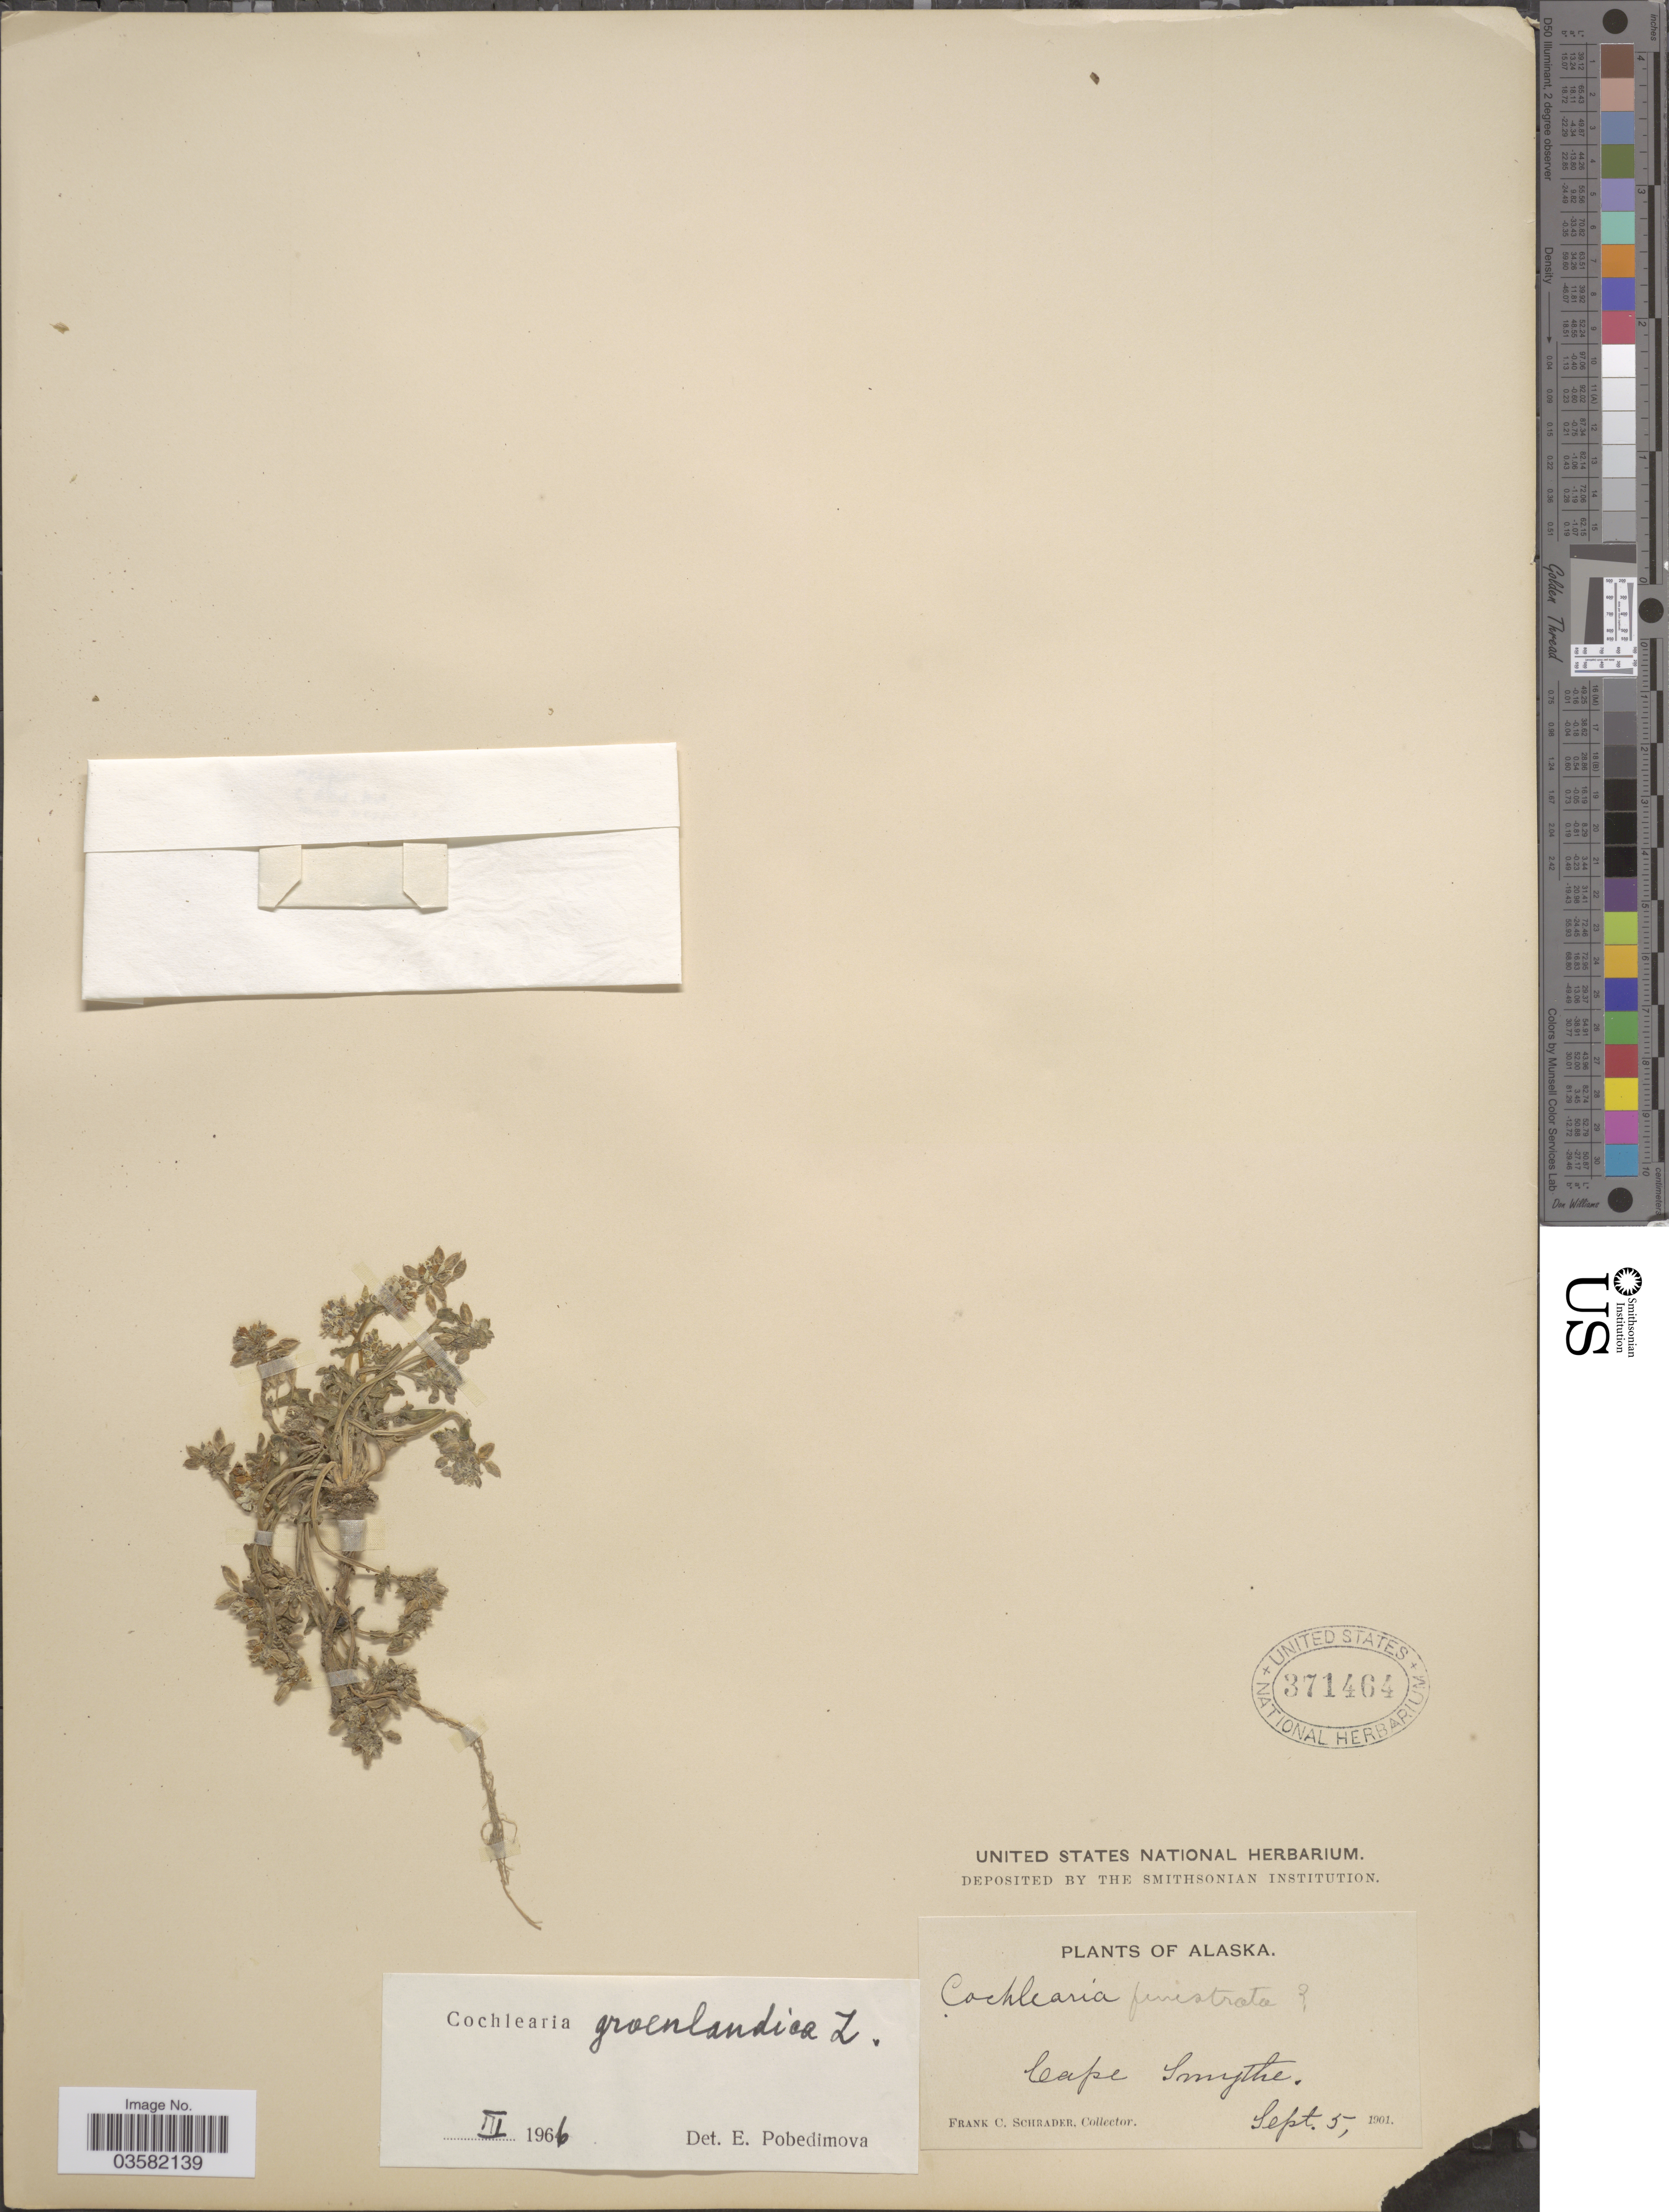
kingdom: Plantae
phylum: Tracheophyta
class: Magnoliopsida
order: Brassicales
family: Brassicaceae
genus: Cochlearia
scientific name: Cochlearia groenlandica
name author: L.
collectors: F. C. Schrader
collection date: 1901-09-05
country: United States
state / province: Alaska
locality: Cape Smythe.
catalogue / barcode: US 371464